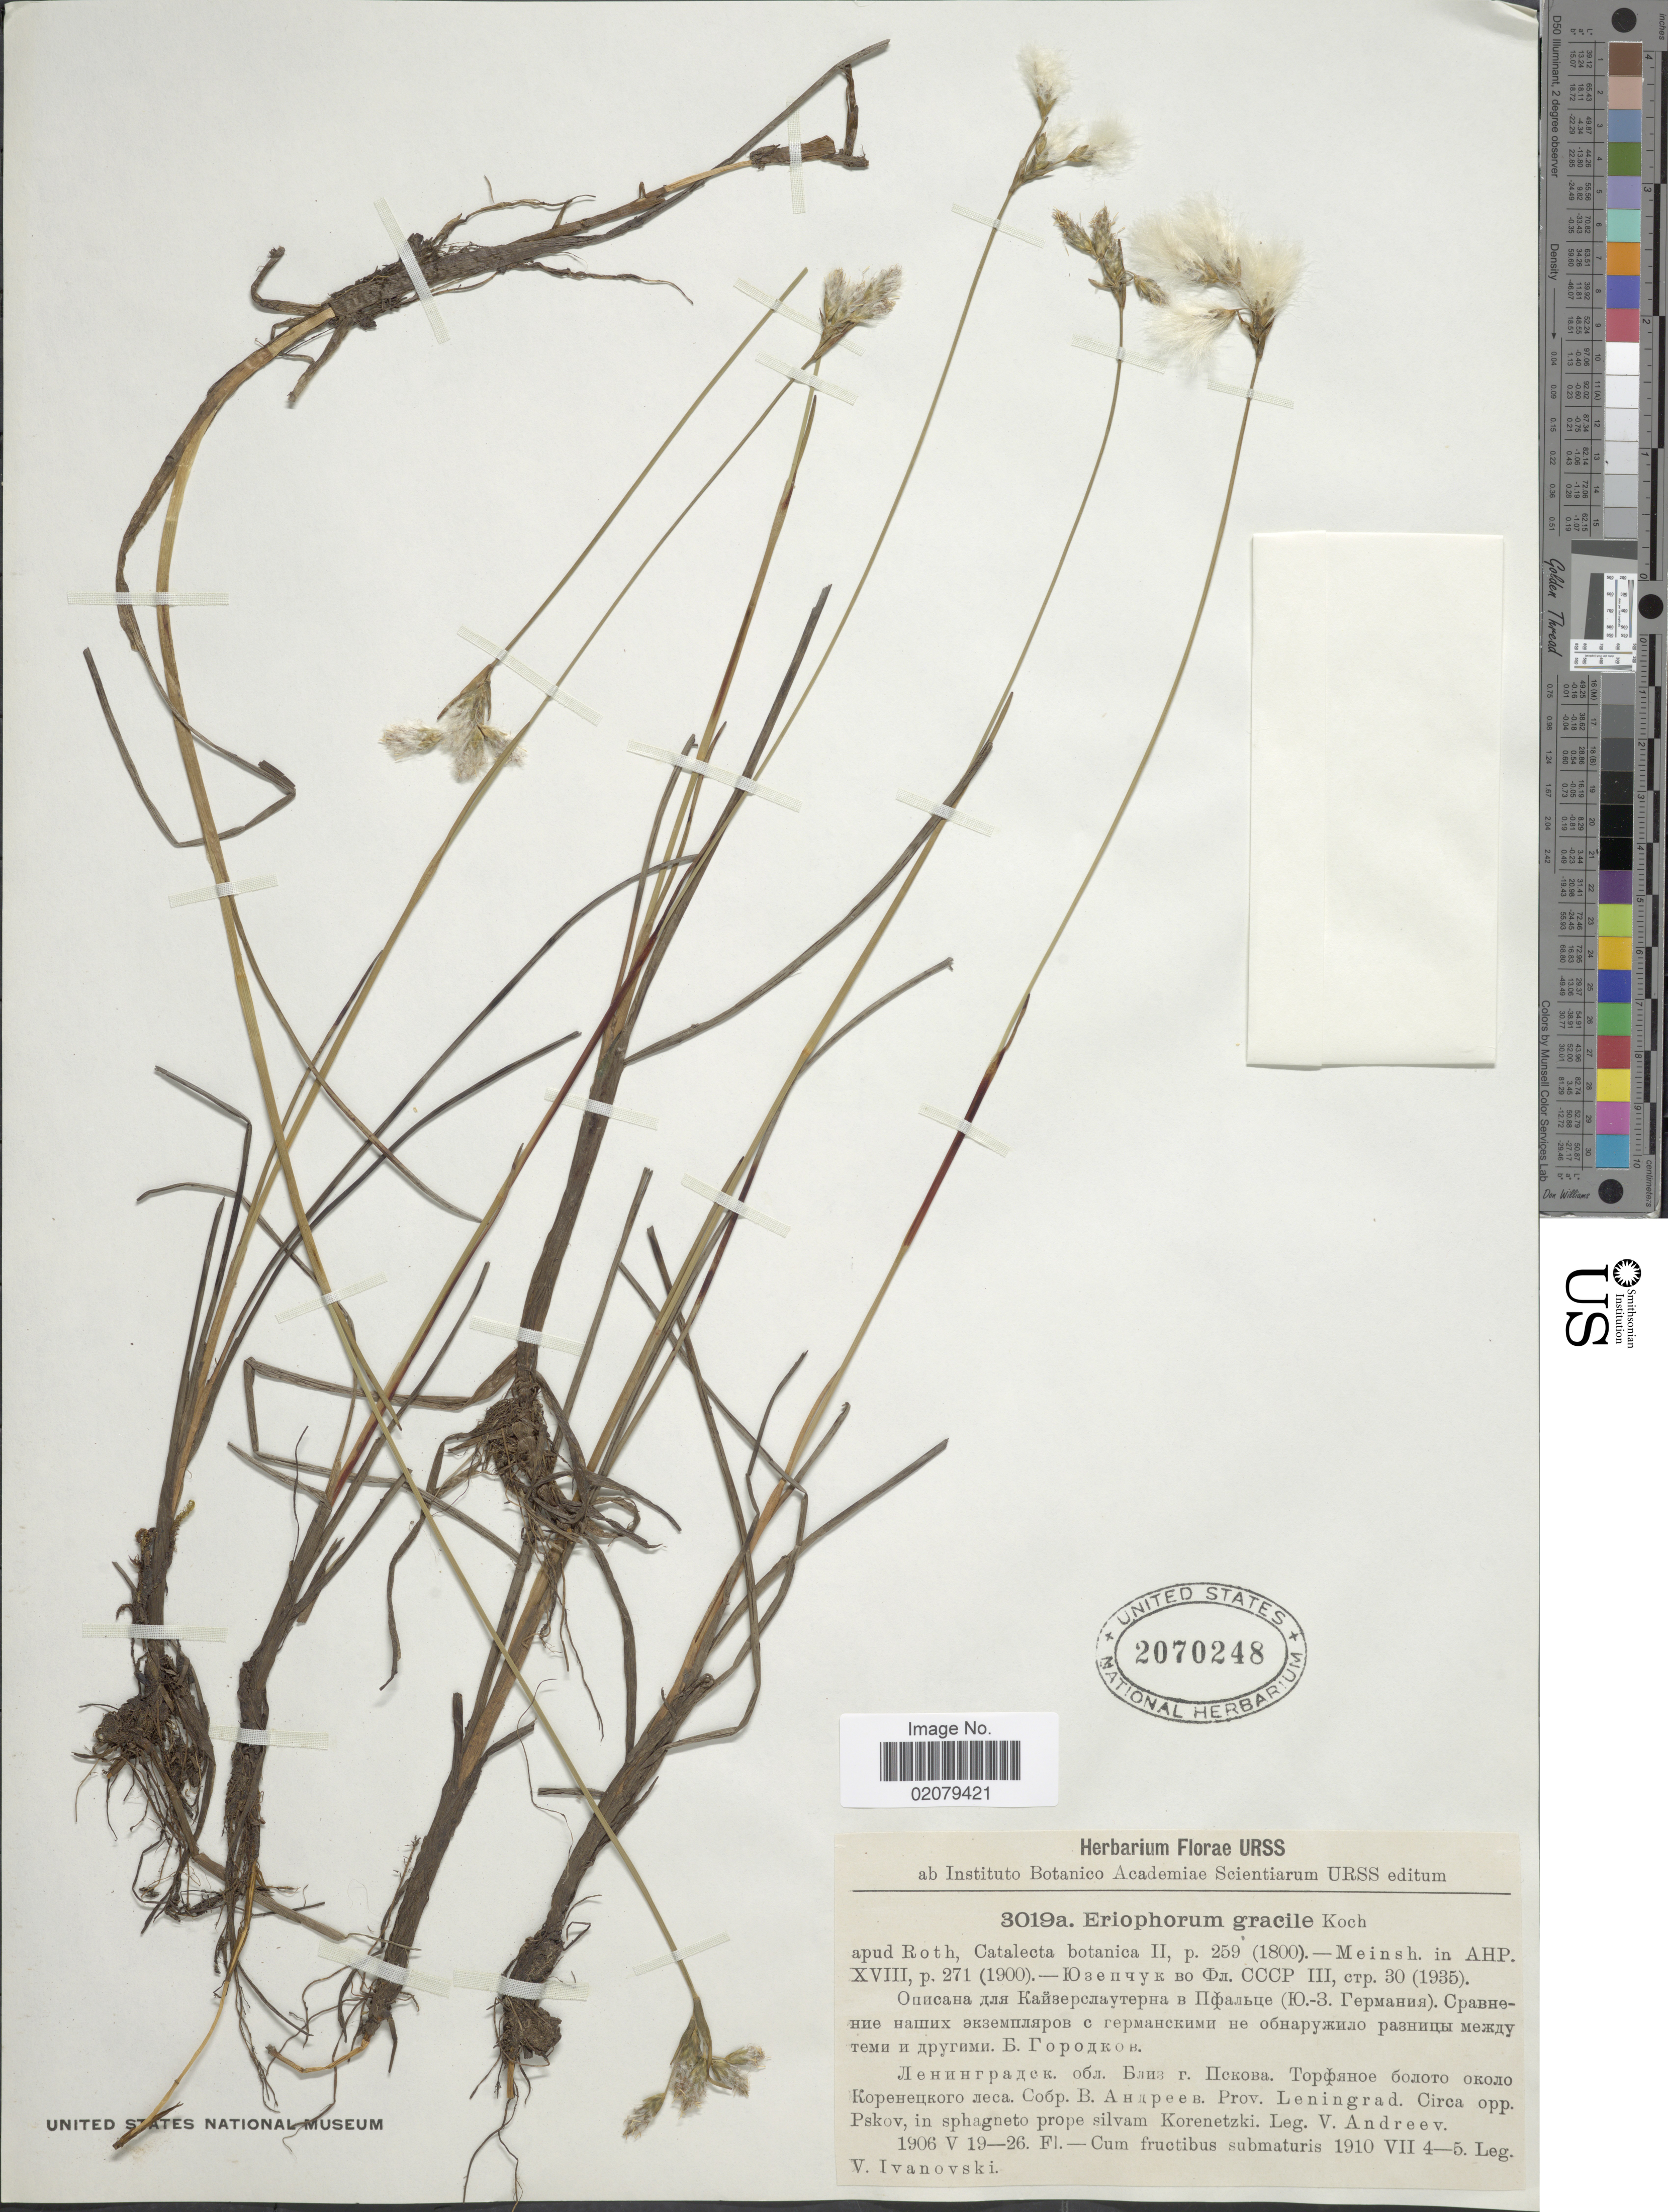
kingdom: Plantae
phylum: Tracheophyta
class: Liliopsida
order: Poales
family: Cyperaceae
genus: Eriophorum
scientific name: Eriophorum gracile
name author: W.D.J. Koch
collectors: V. Ivanovski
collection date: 1910-07-04/1910-07-05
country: Russian Federation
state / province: St. Petersburg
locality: Prov. Leninggrad Circa opp Pskov in sphagneto prope silvam KOrenetzki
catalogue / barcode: US 3070248